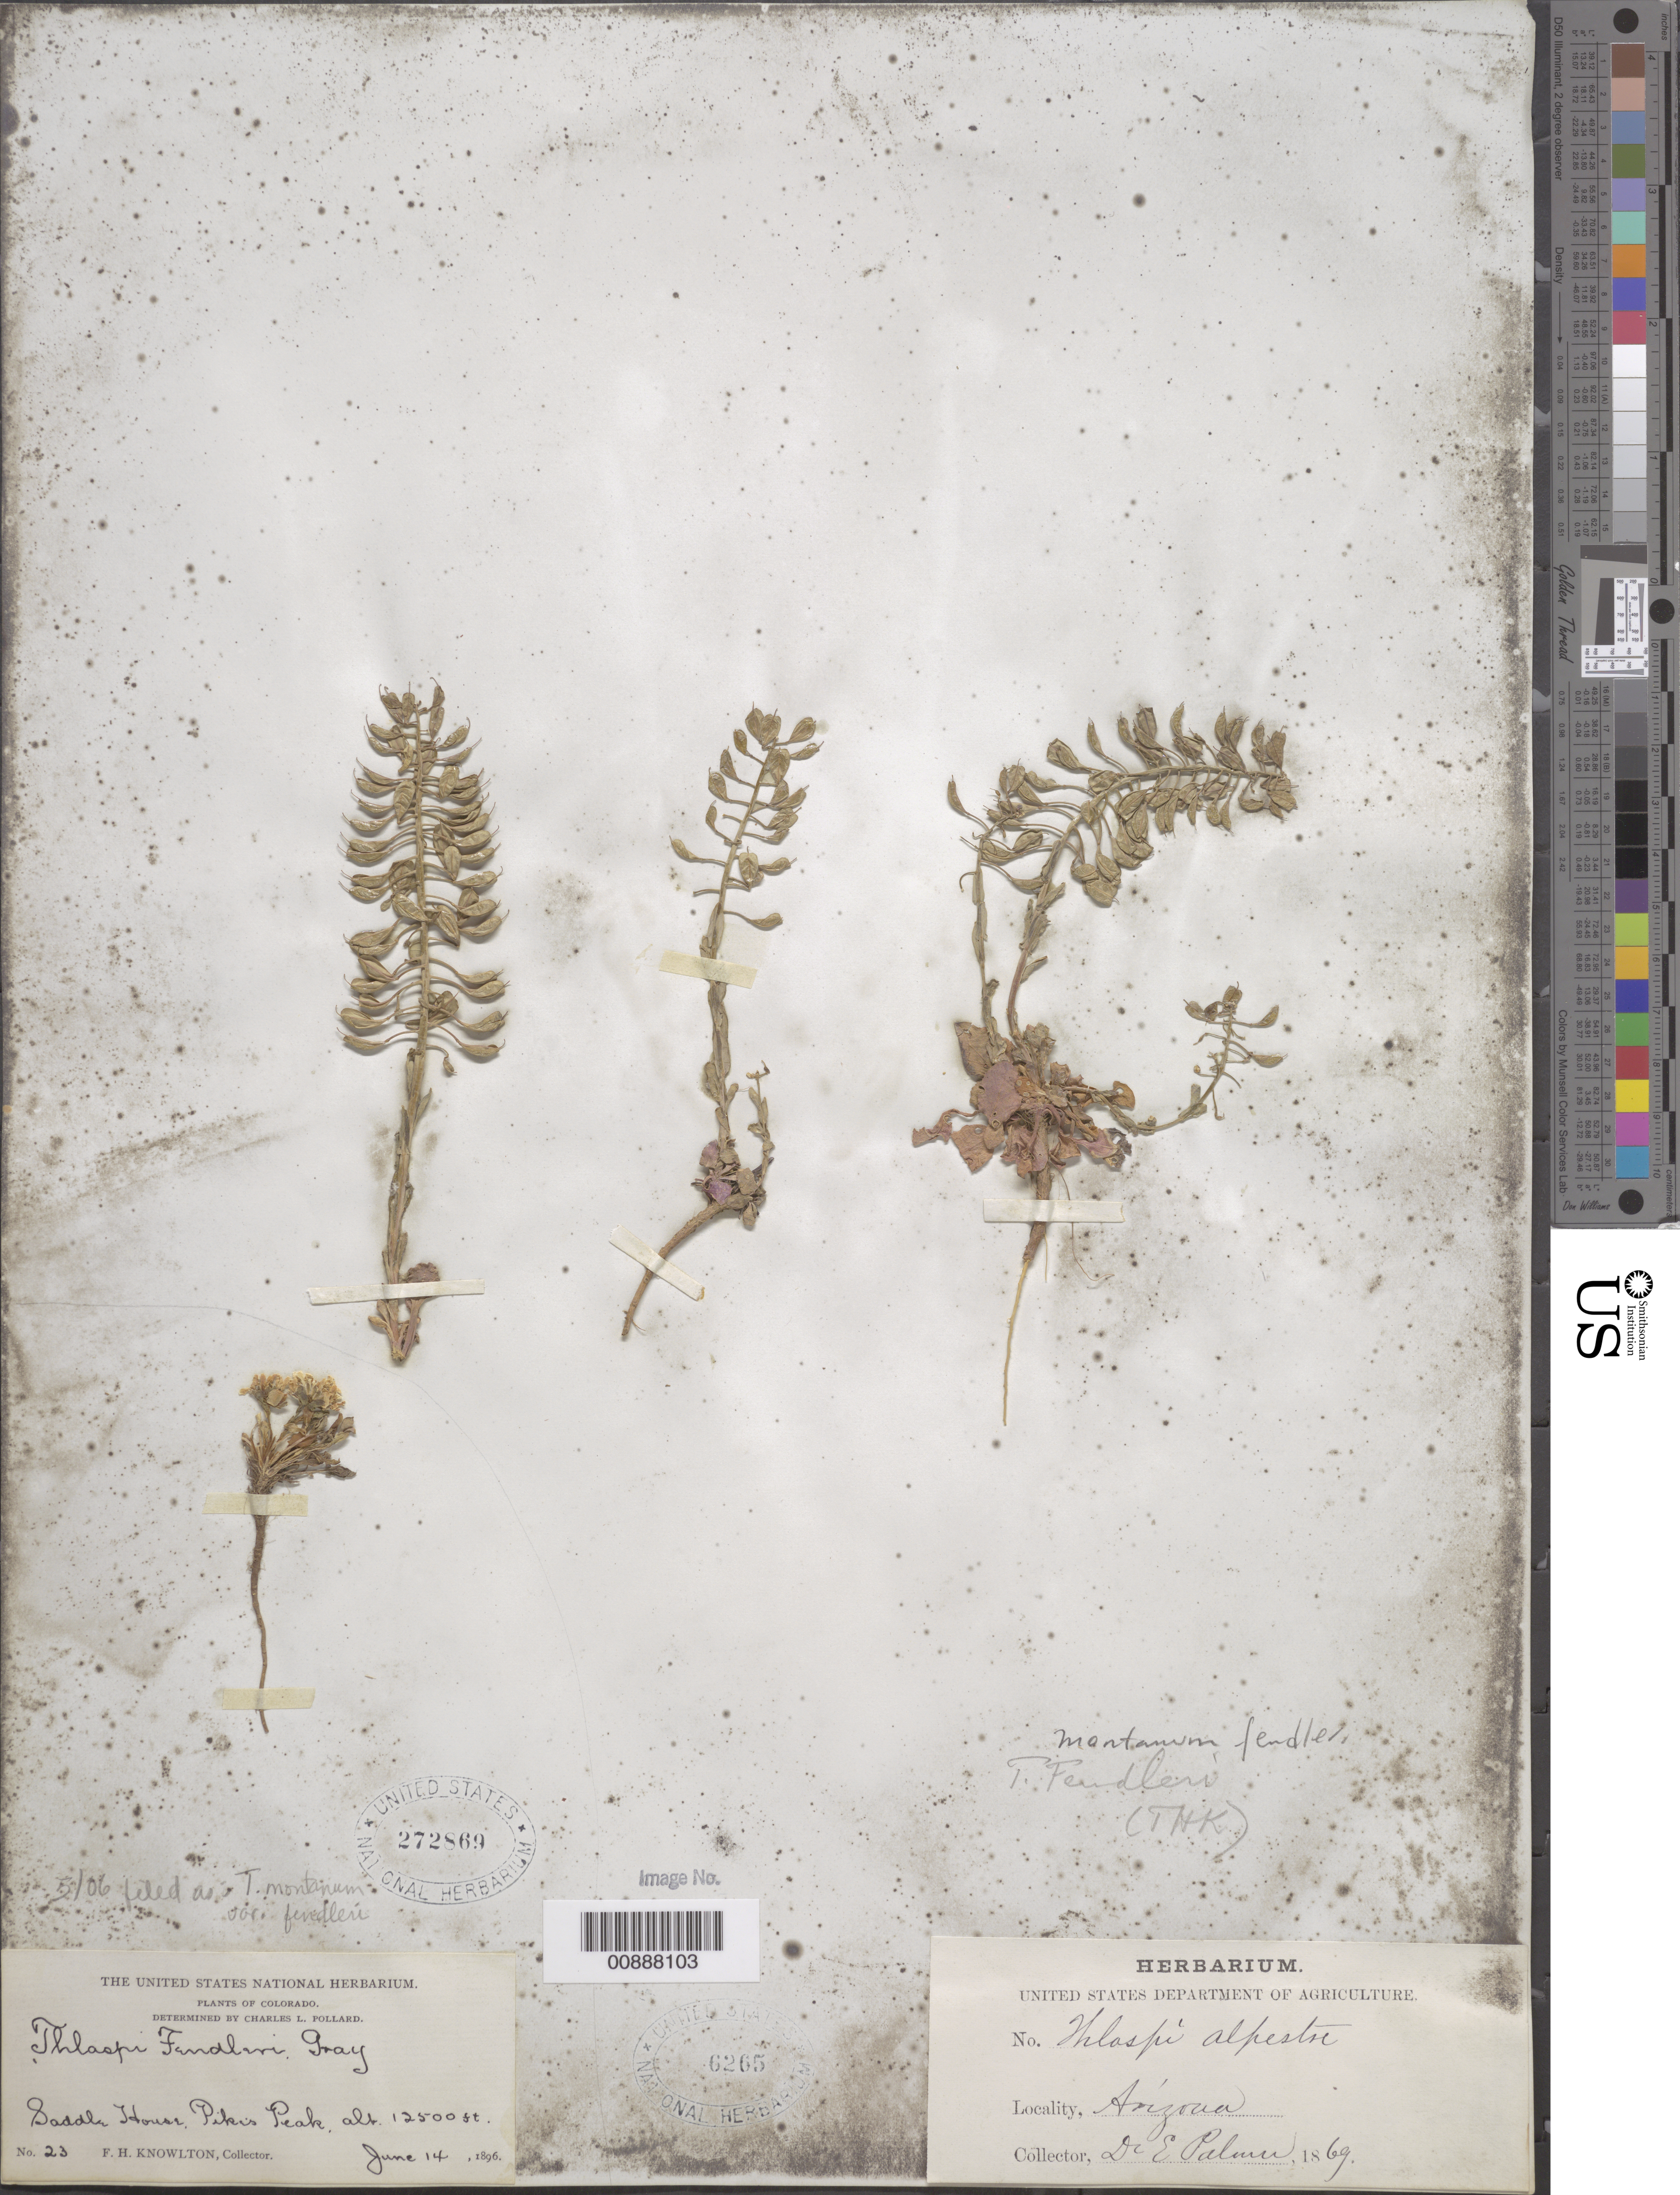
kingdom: Plantae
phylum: Tracheophyta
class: Magnoliopsida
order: Brassicales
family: Brassicaceae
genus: Thlaspi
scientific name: Thlaspi montanum var. fendleri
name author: (A. Gray) P.K. Holmgren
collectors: F. H. Knowlton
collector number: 23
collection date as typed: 14 Jun 1896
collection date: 1896-06-14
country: United States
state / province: Colorado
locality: Saddle House, Pikes Peak, Colorado.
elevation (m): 3810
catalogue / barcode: US 272869-2